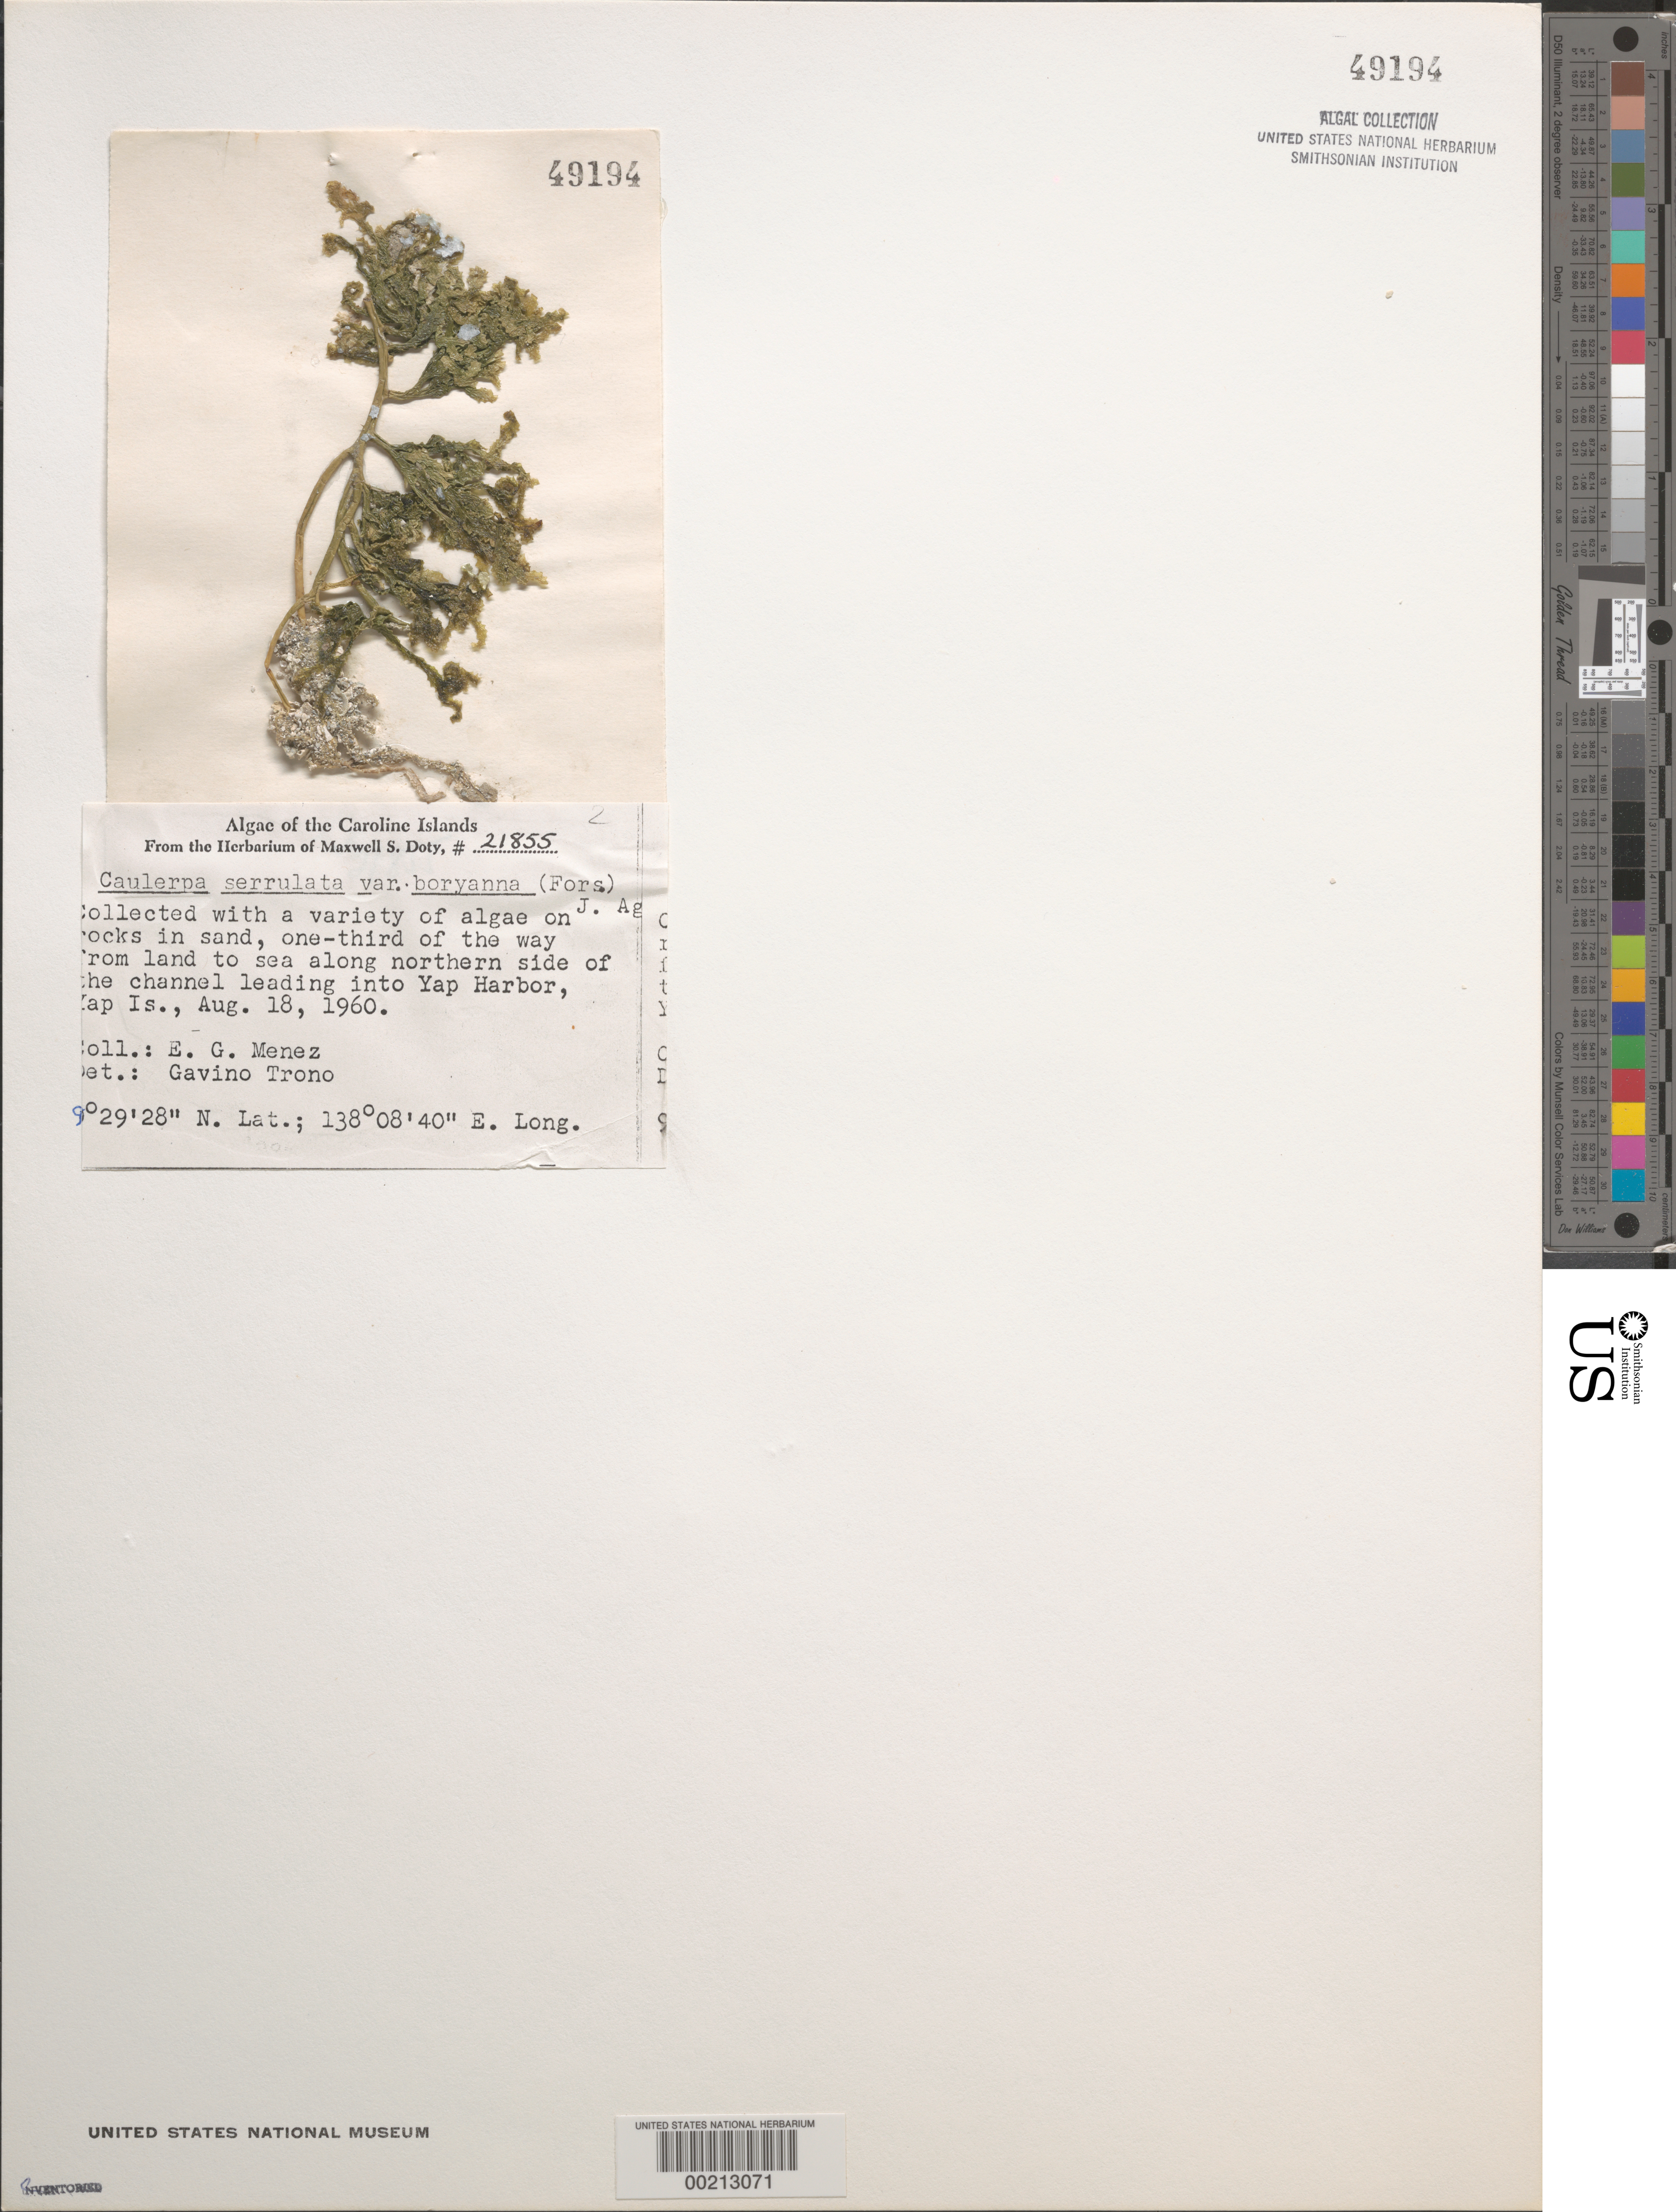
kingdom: Plantae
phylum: Chlorophyta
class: Ulvophyceae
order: Bryopsidales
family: Caulerpaceae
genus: Caulerpa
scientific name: Caulerpa serrulata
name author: (Forssk.) J. Agardh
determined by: Trono, Gavino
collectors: Meñez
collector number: MSD 21855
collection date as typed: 18 Aug 1960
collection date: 1960-08-18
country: Micronesia, Federated States of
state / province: Yap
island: Yap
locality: Yap Harbor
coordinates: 9 29' 28" N, 138 08' 40" E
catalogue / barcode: US 49194